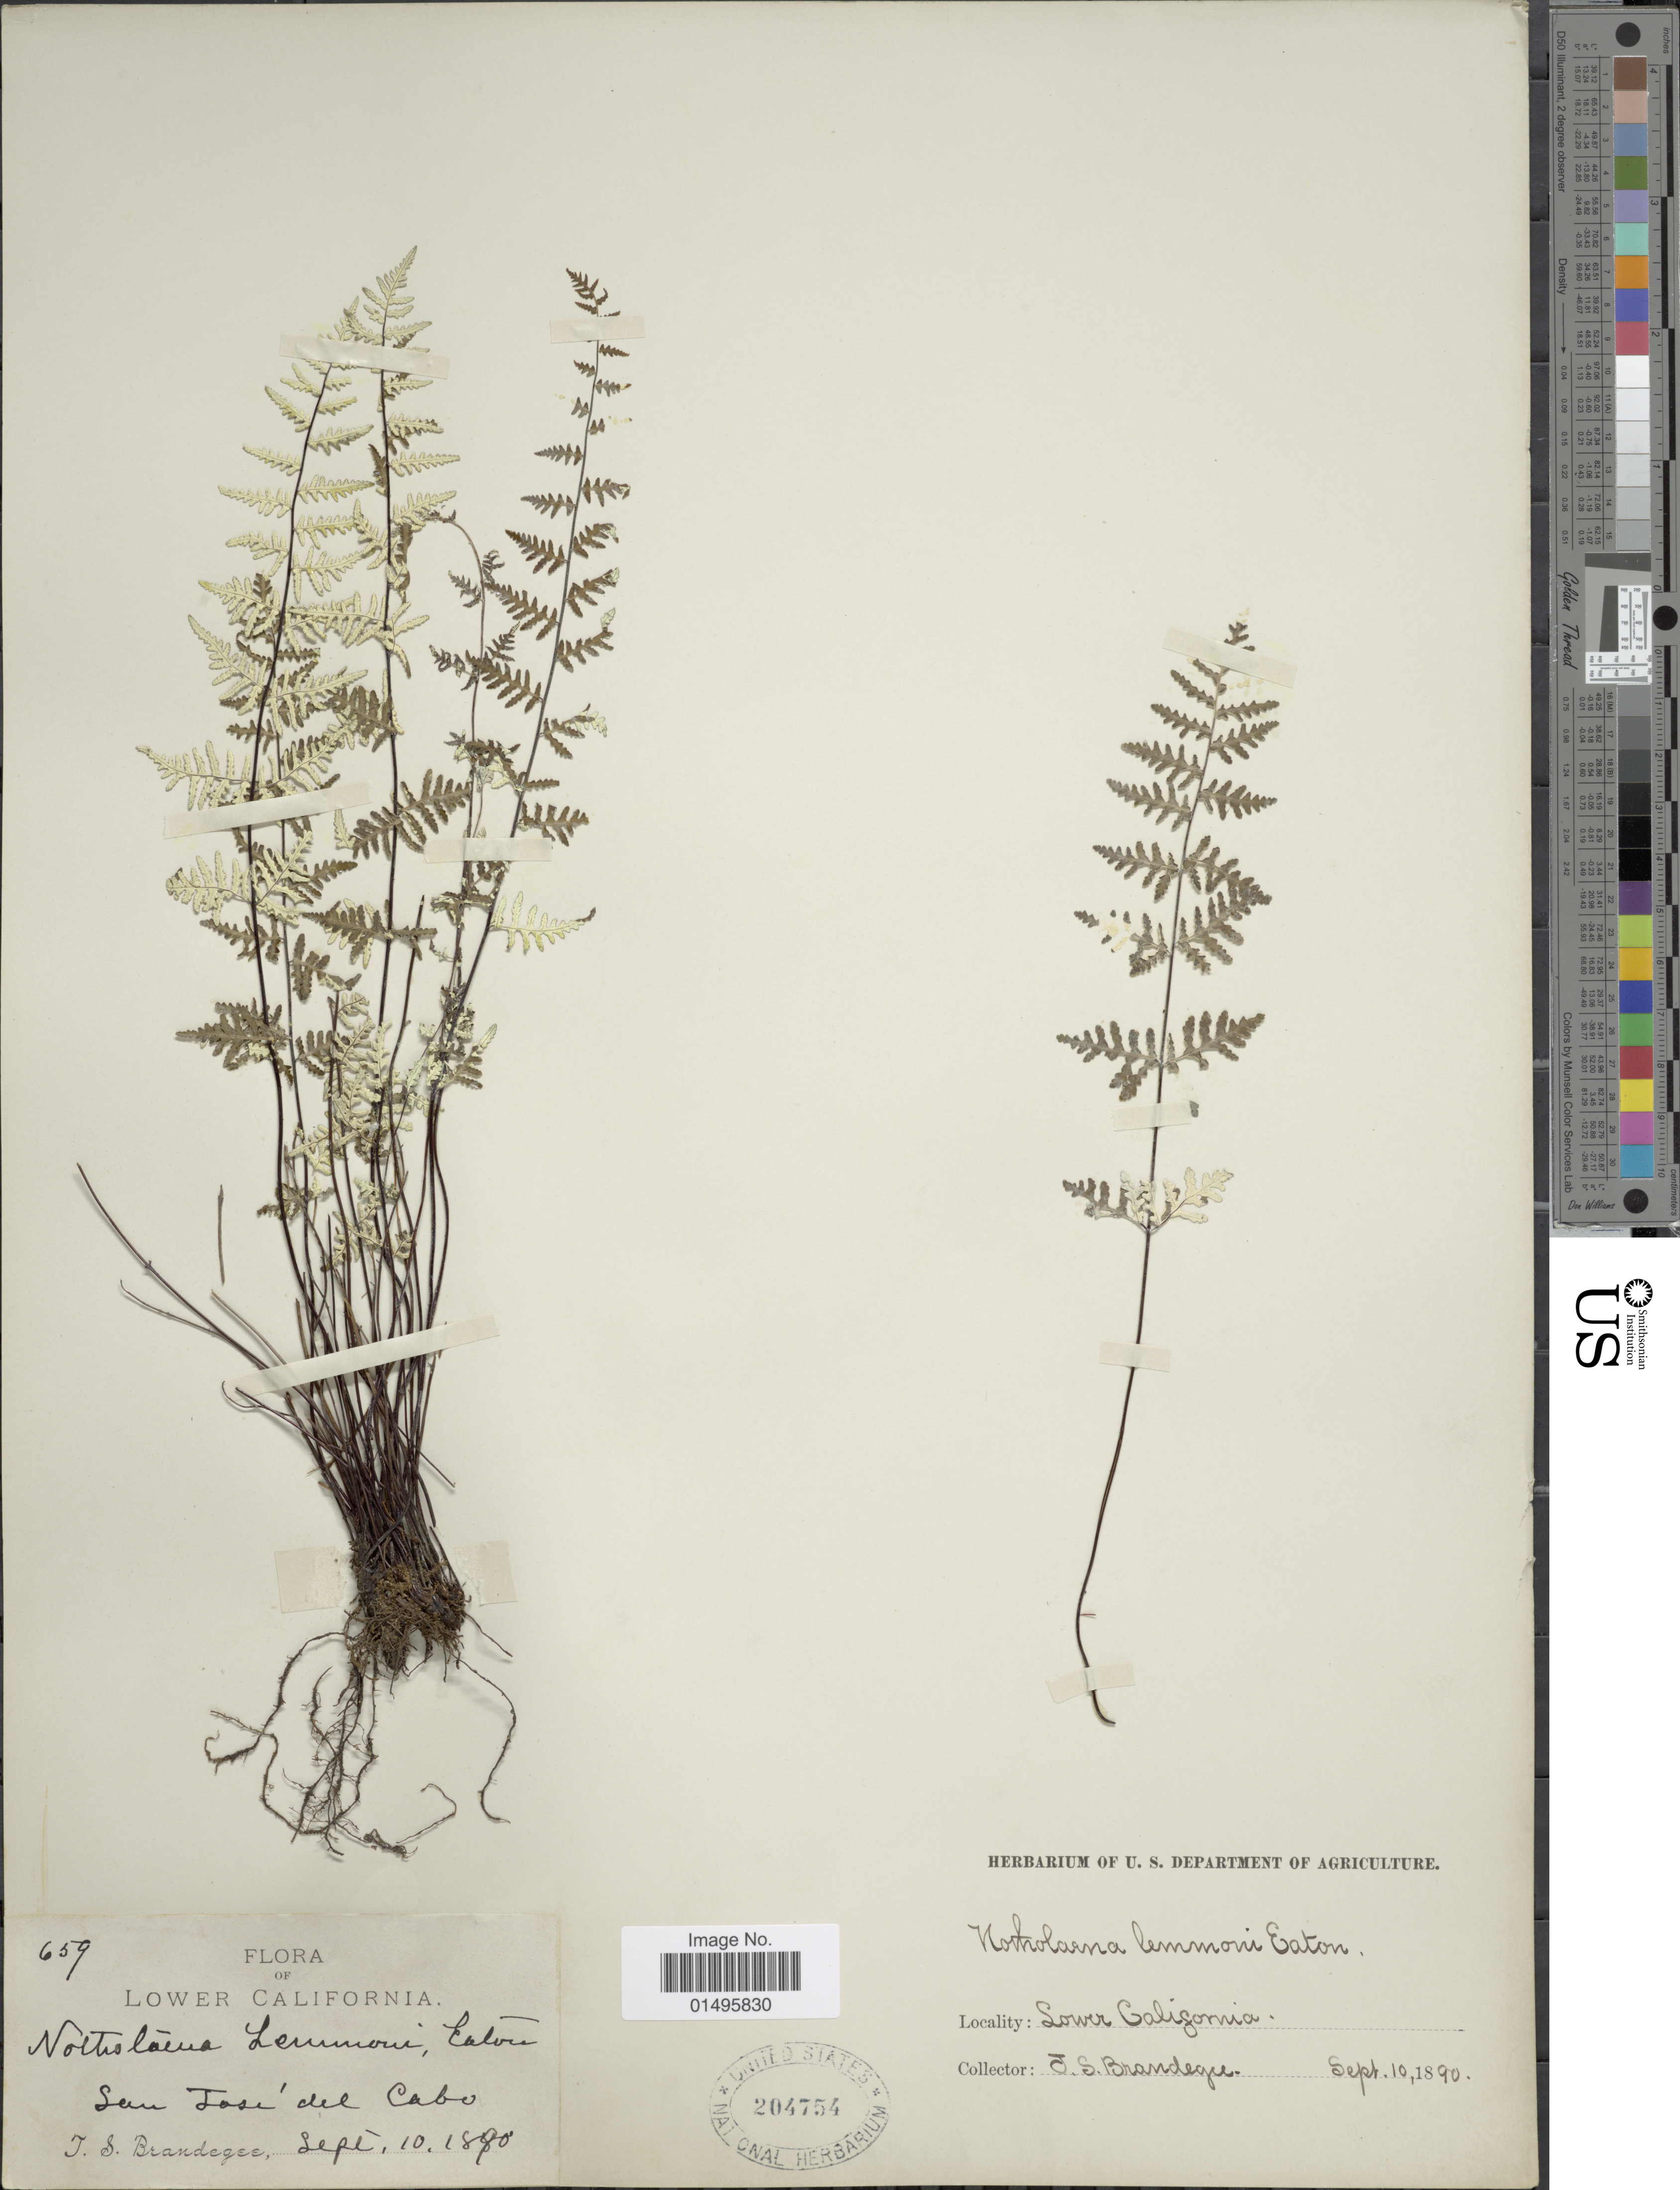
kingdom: Plantae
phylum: Tracheophyta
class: Polypodiopsida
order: Polypodiales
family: Pteridaceae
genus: Notholaena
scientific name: Notholaena lemmonii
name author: D.C. Eaton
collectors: J. S. Brandegee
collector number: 659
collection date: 1890-09-10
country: Mexico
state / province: Baja California Sur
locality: Lower Californiia, San Jose, del Cabo.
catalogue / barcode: US 204754